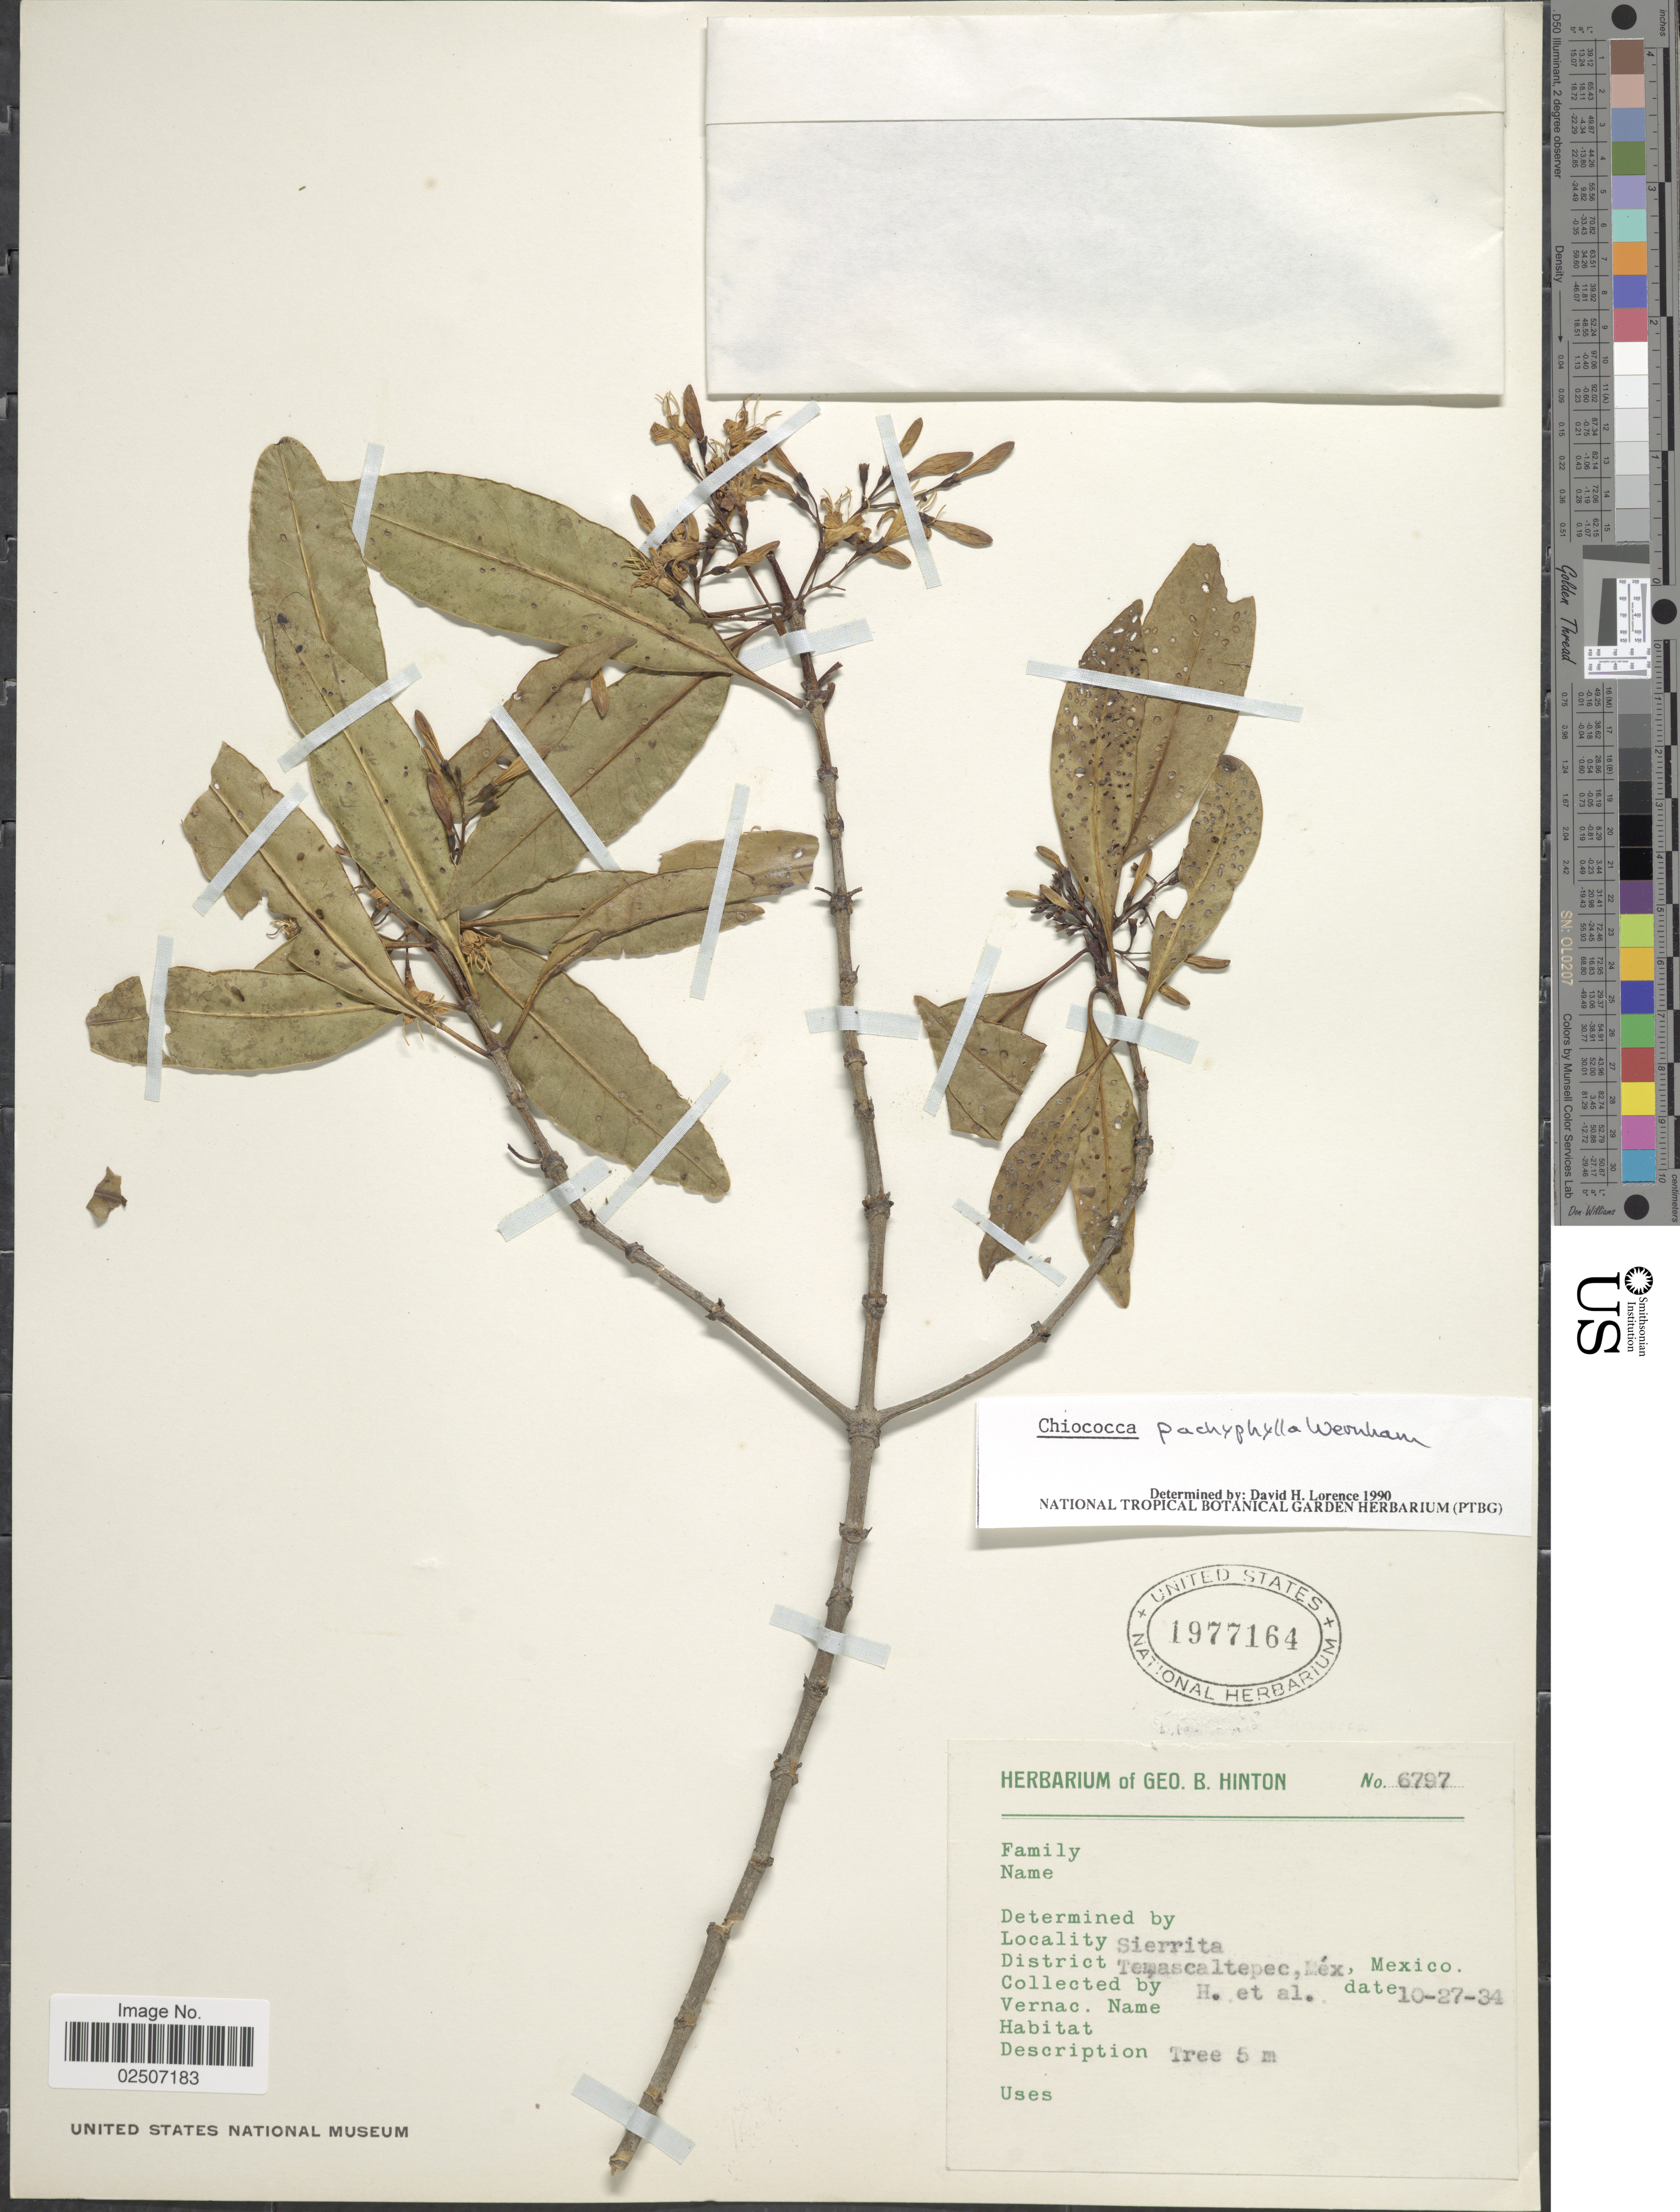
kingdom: Plantae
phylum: Tracheophyta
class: Magnoliopsida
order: Gentianales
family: Rubiaceae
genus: Chiococca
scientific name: Chiococca pachyphylla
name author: Wernham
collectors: G. B. Hinton & et al.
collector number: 6797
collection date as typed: Transcribed d/m/y: 27/10/34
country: Mexico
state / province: México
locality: Sierrita, District Temascaltepec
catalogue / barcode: US 1977164